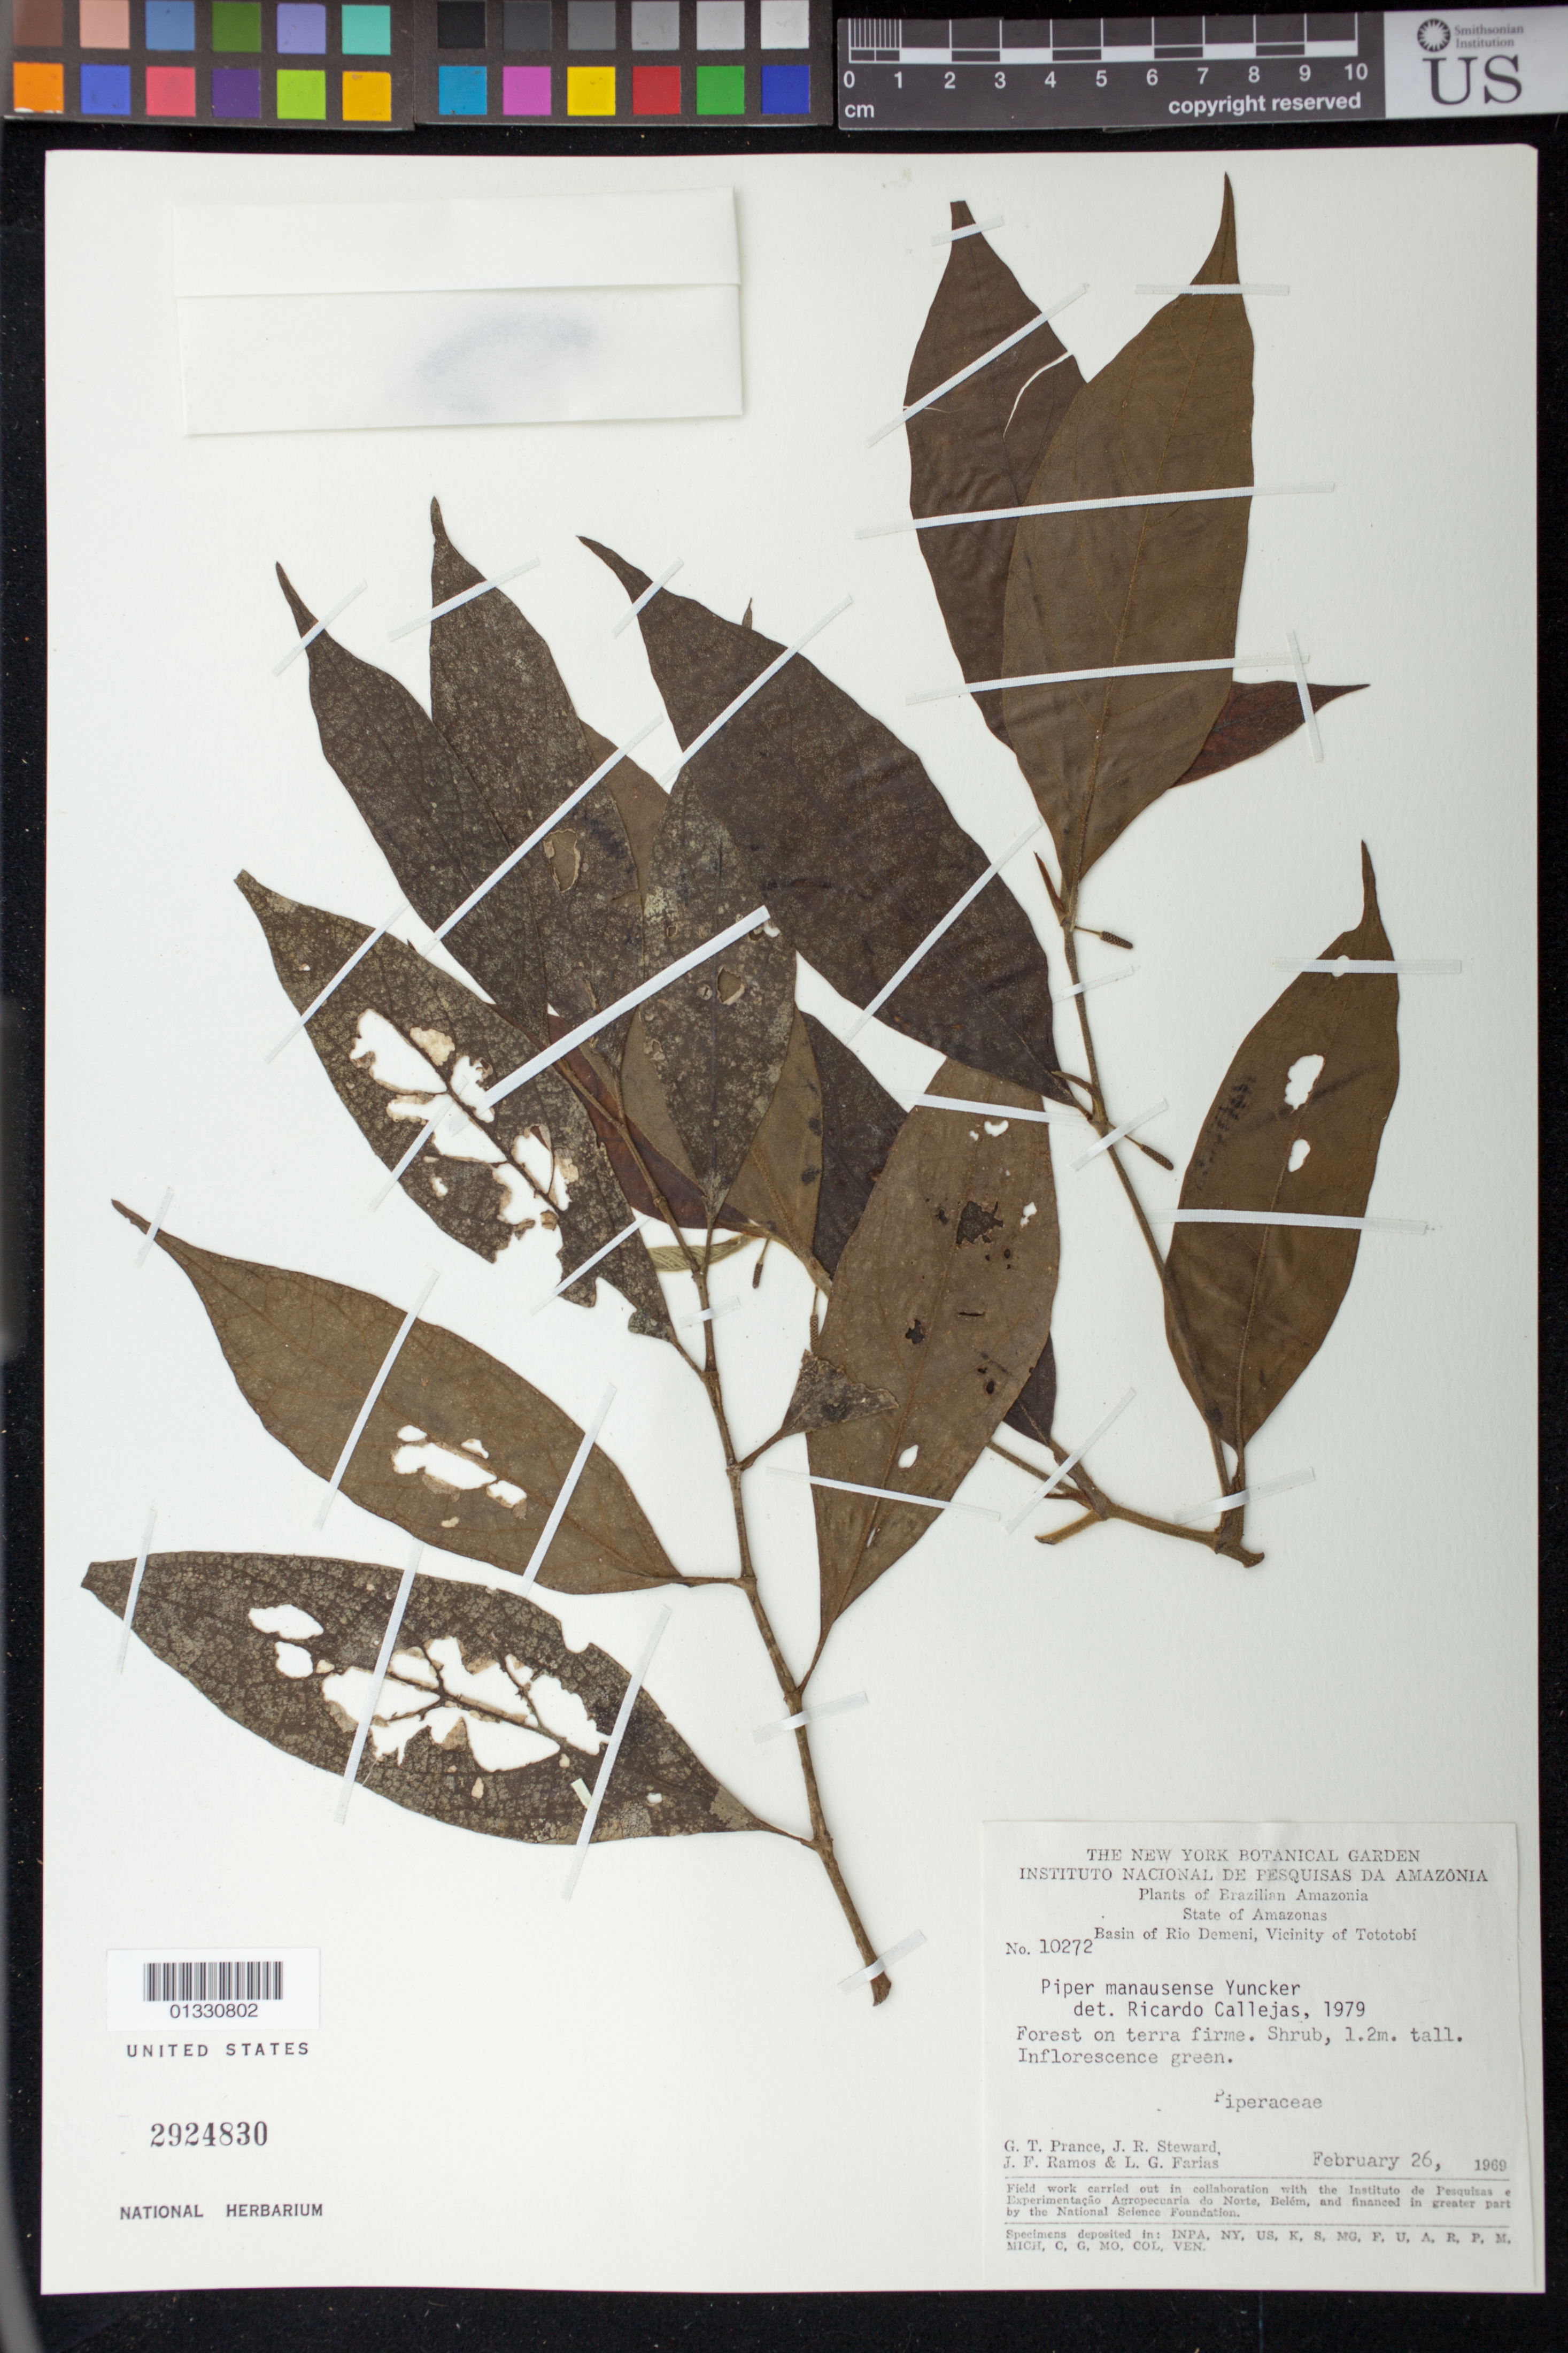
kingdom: Plantae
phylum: Tracheophyta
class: Magnoliopsida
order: Piperales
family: Piperaceae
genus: Piper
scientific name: Piper manausense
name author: Yunck.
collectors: G. T. Prance, J. R. Steward, J. F. Ramos & L. G. Farias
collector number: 10272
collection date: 1969-02-26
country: Brazil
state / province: Amazonas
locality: Basin of Rio Demeni, Vicinity of Tototobí.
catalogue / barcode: US 2924830